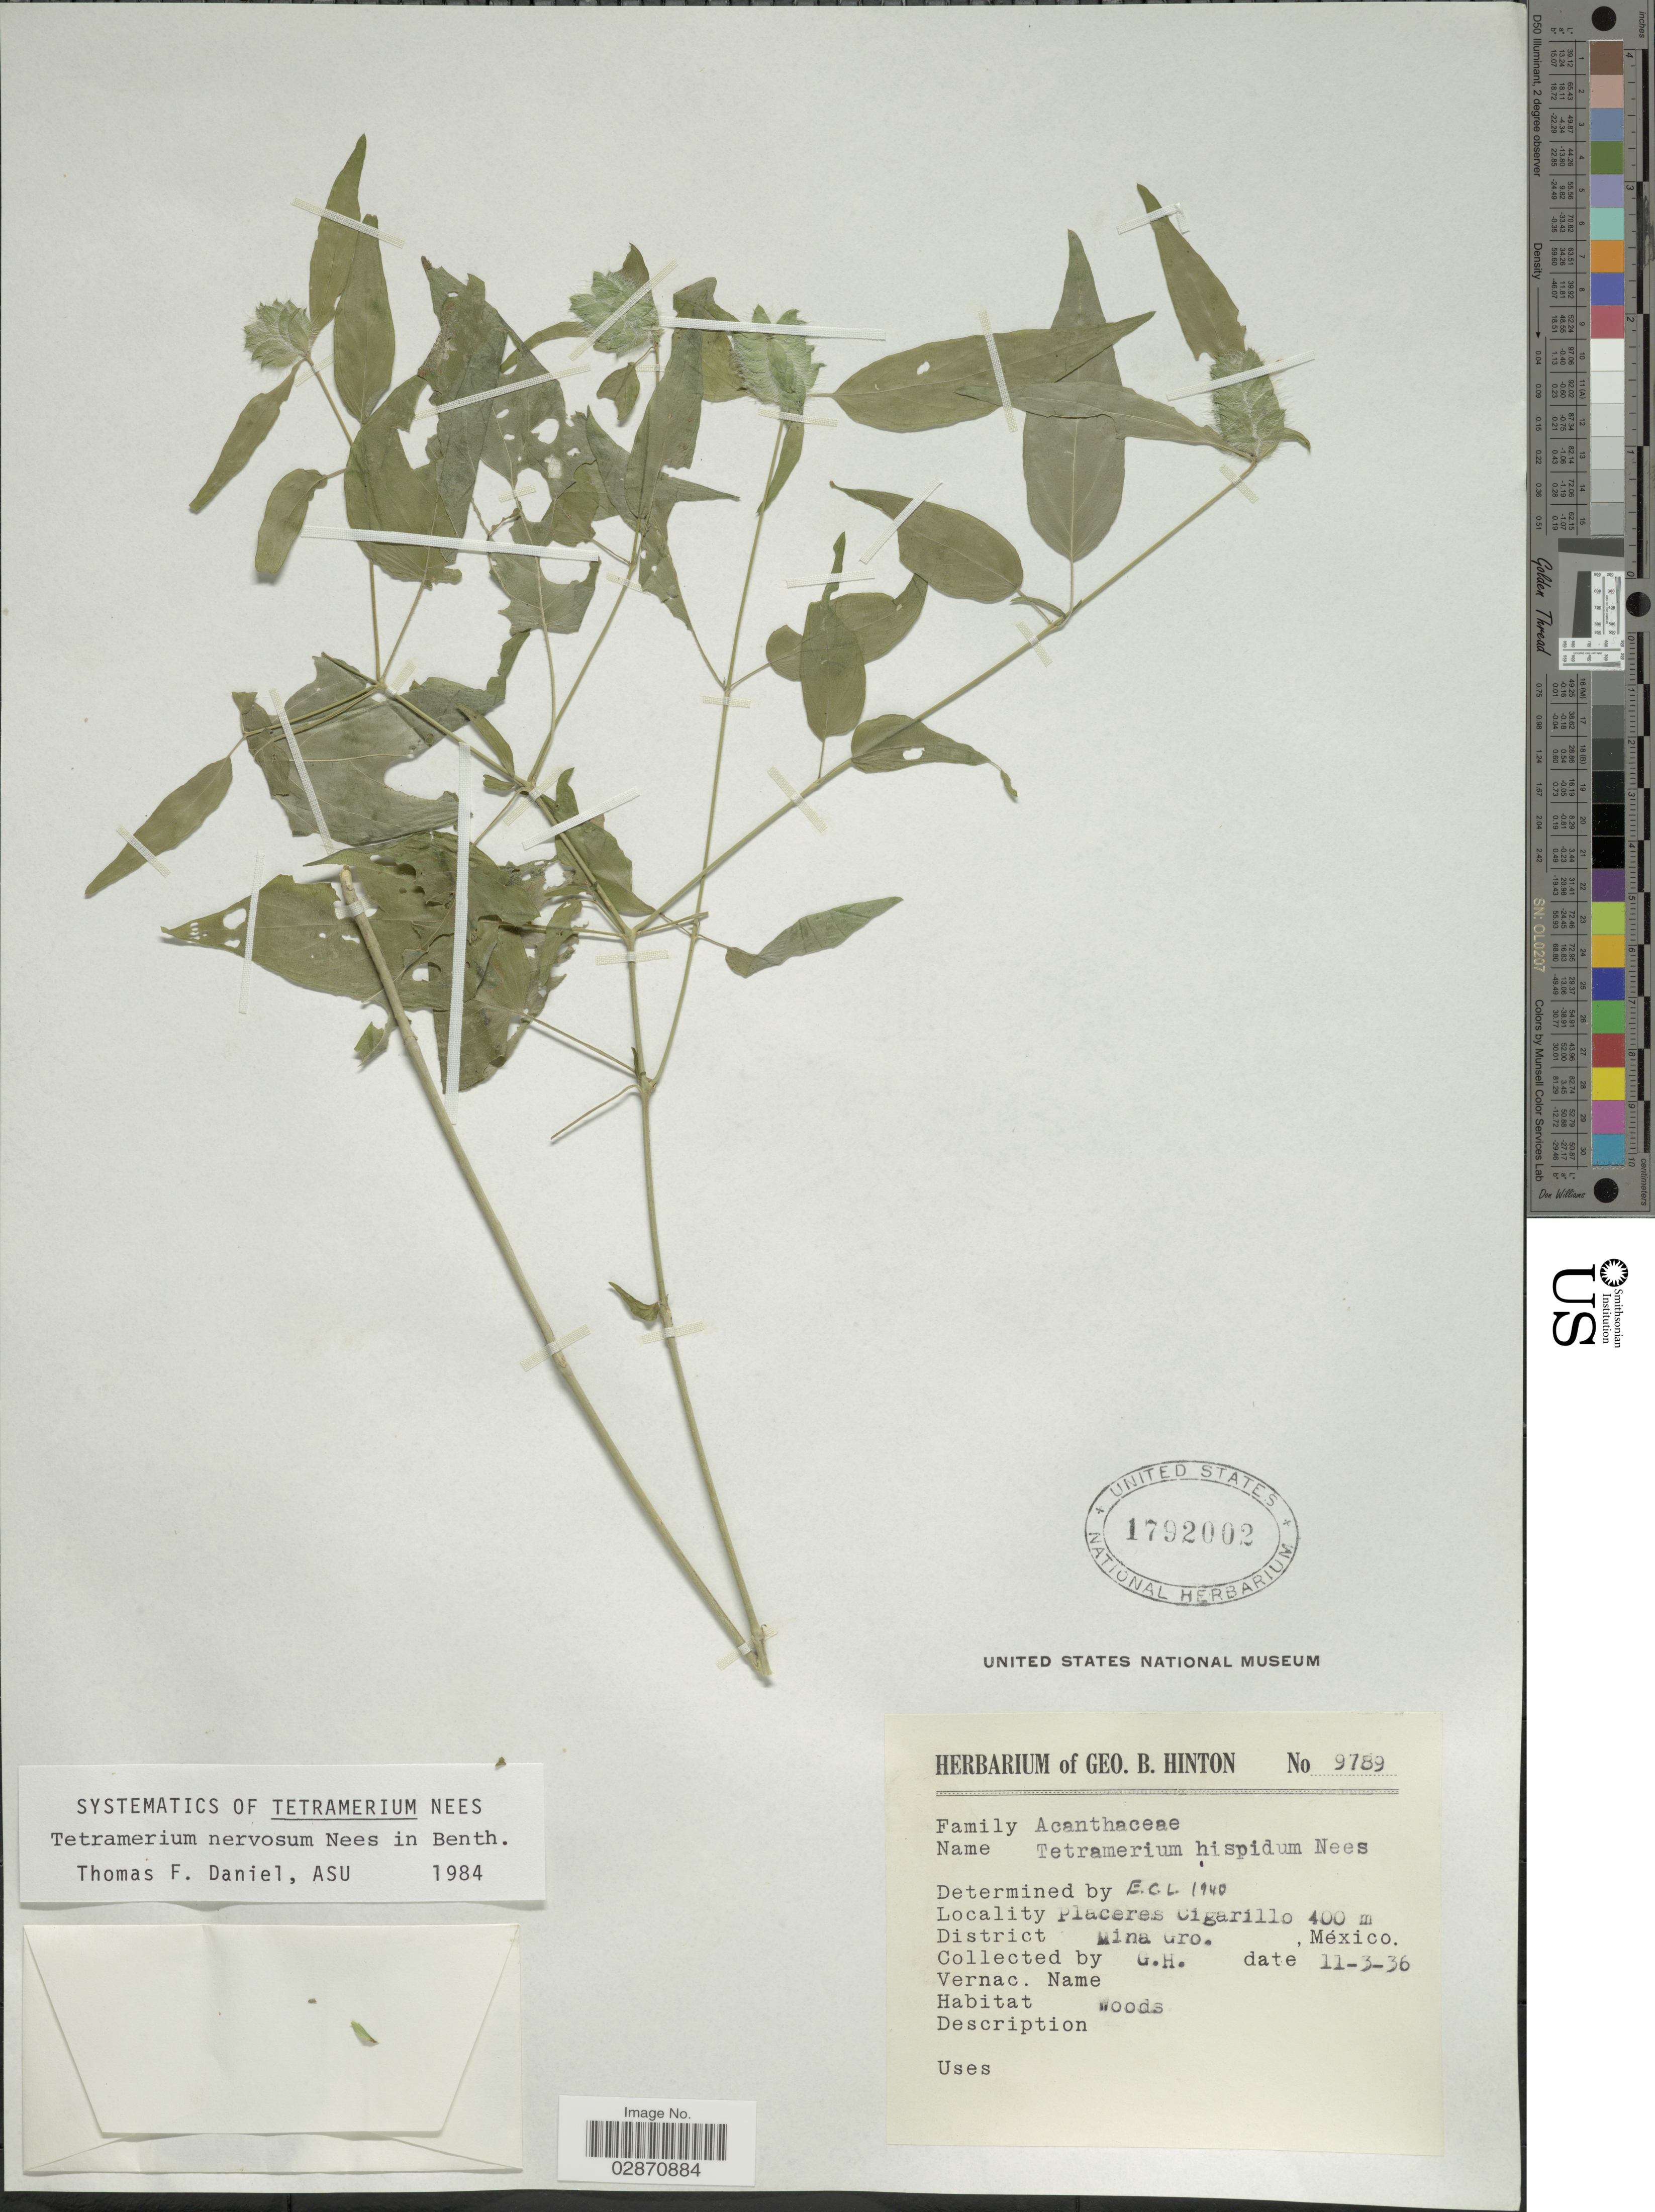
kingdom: Plantae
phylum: Tracheophyta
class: Magnoliopsida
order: Lamiales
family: Acanthaceae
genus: Tetramerium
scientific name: Tetramerium nervosum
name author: Nees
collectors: G. B. Hinton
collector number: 9789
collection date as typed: Transcribed d/m/y: 11/3/36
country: Mexico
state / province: Guerrero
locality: Placeres Cigarillo. District Mina Gro.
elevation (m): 400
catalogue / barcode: US 1792002